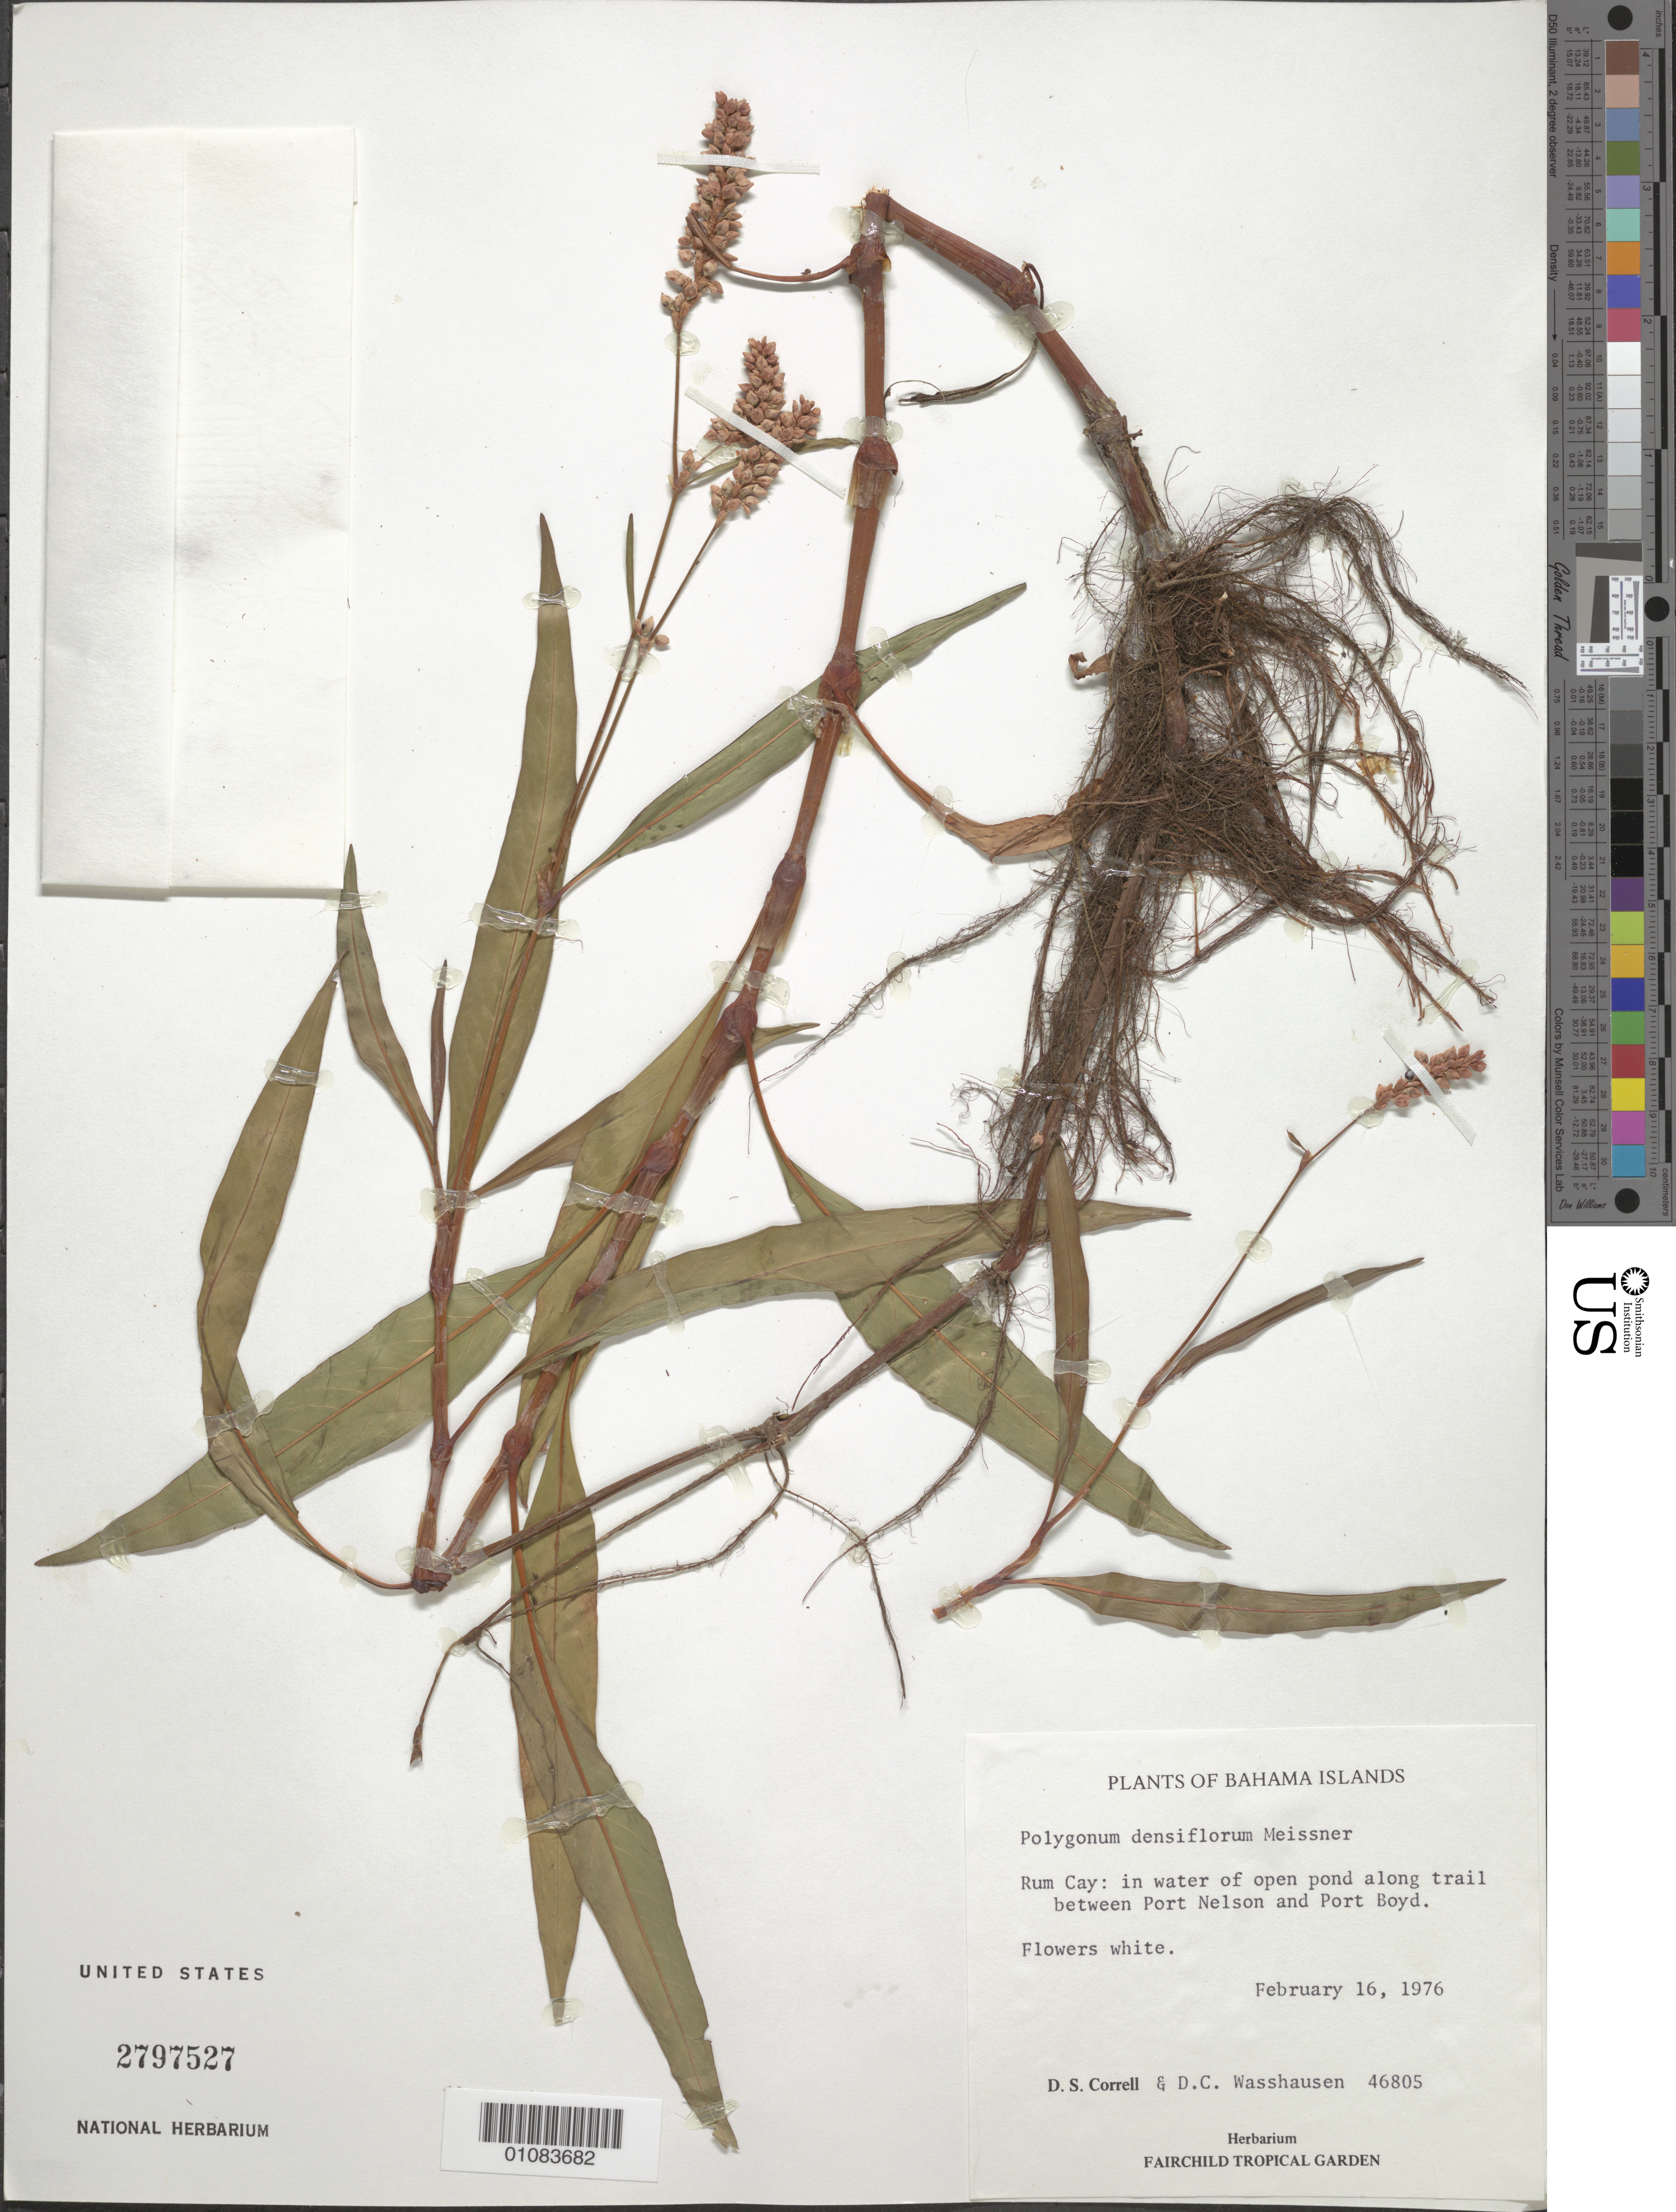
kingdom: Plantae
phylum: Tracheophyta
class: Magnoliopsida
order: Caryophyllales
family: Polygonaceae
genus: Polygonum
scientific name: Polygonum densiflorum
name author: Meisn.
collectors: D. C. Wasshausen & D. S. Correll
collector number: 46805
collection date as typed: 16 Feb 1976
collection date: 1976-02-16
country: Bahamas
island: Rum Cay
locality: Rum Cay: along trail between Port Nelson and Port Boyd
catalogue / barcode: US 2797527